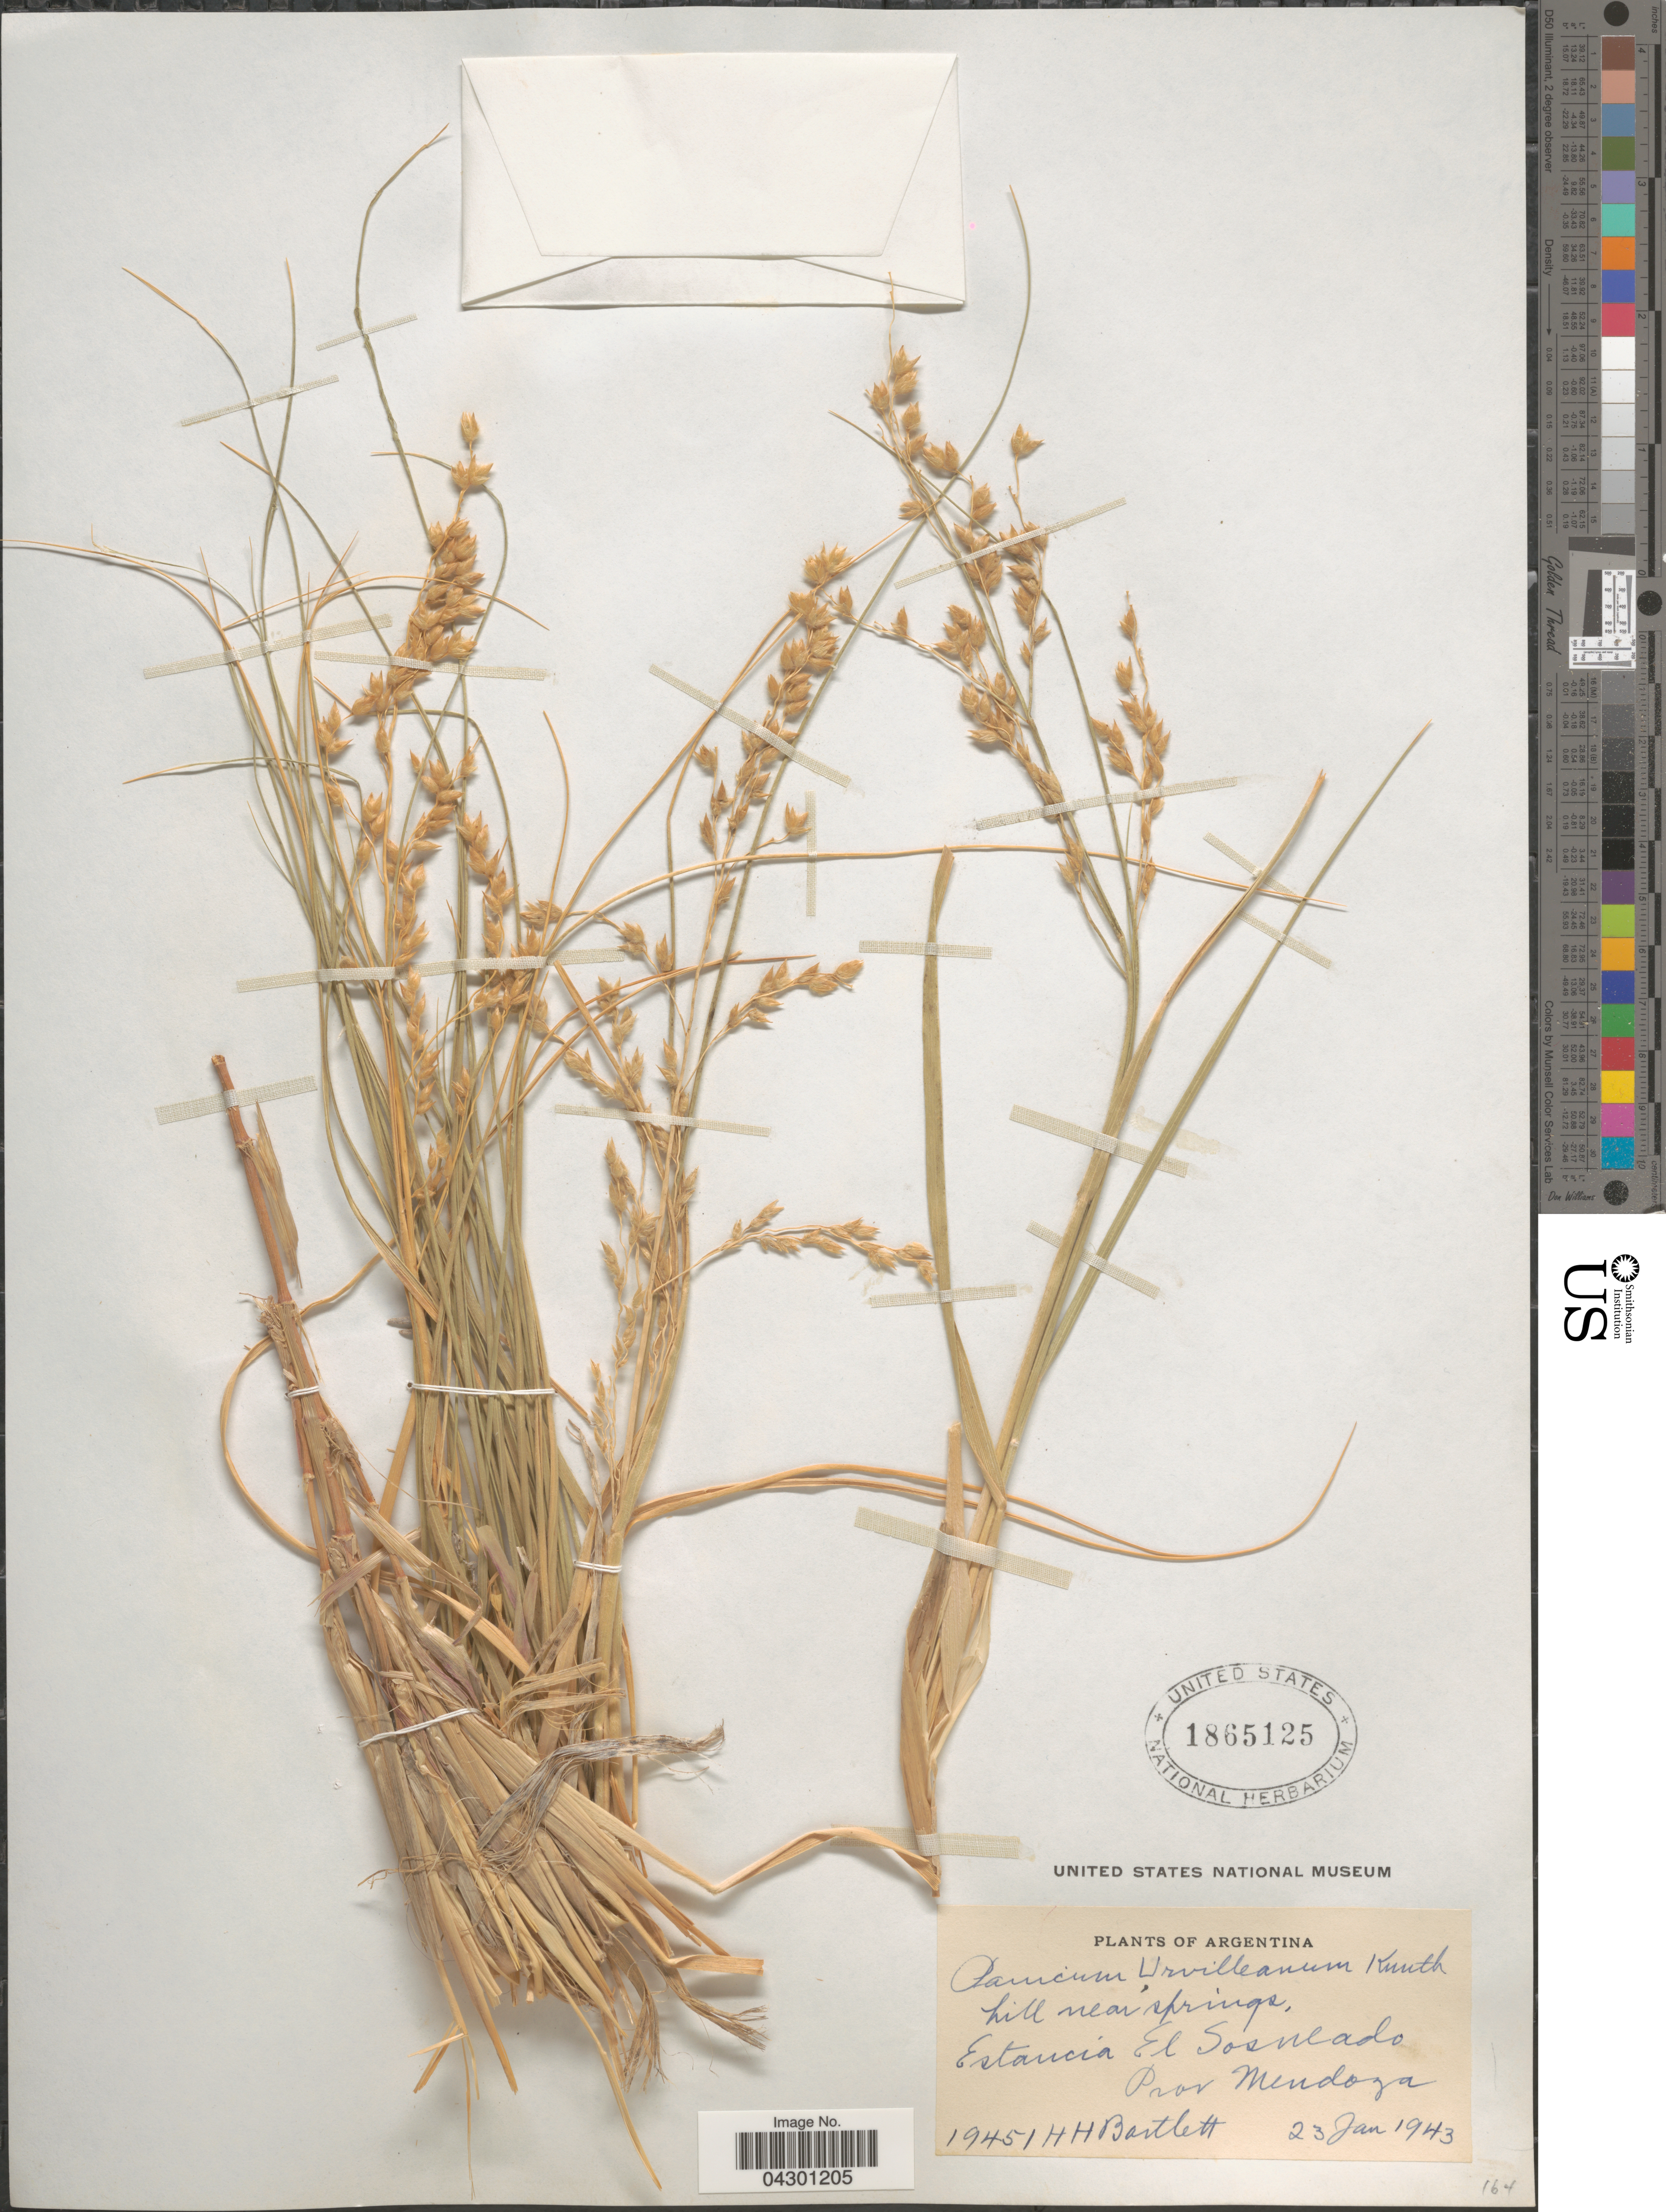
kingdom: Plantae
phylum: Tracheophyta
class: Liliopsida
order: Poales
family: Poaceae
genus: Panicum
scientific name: Panicum urvilleanum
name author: Kunth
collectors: H. H. Bartlett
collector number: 19451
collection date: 1943-01-23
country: Argentina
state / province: Mendoza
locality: Estancia El Sosneado.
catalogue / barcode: US 1865125